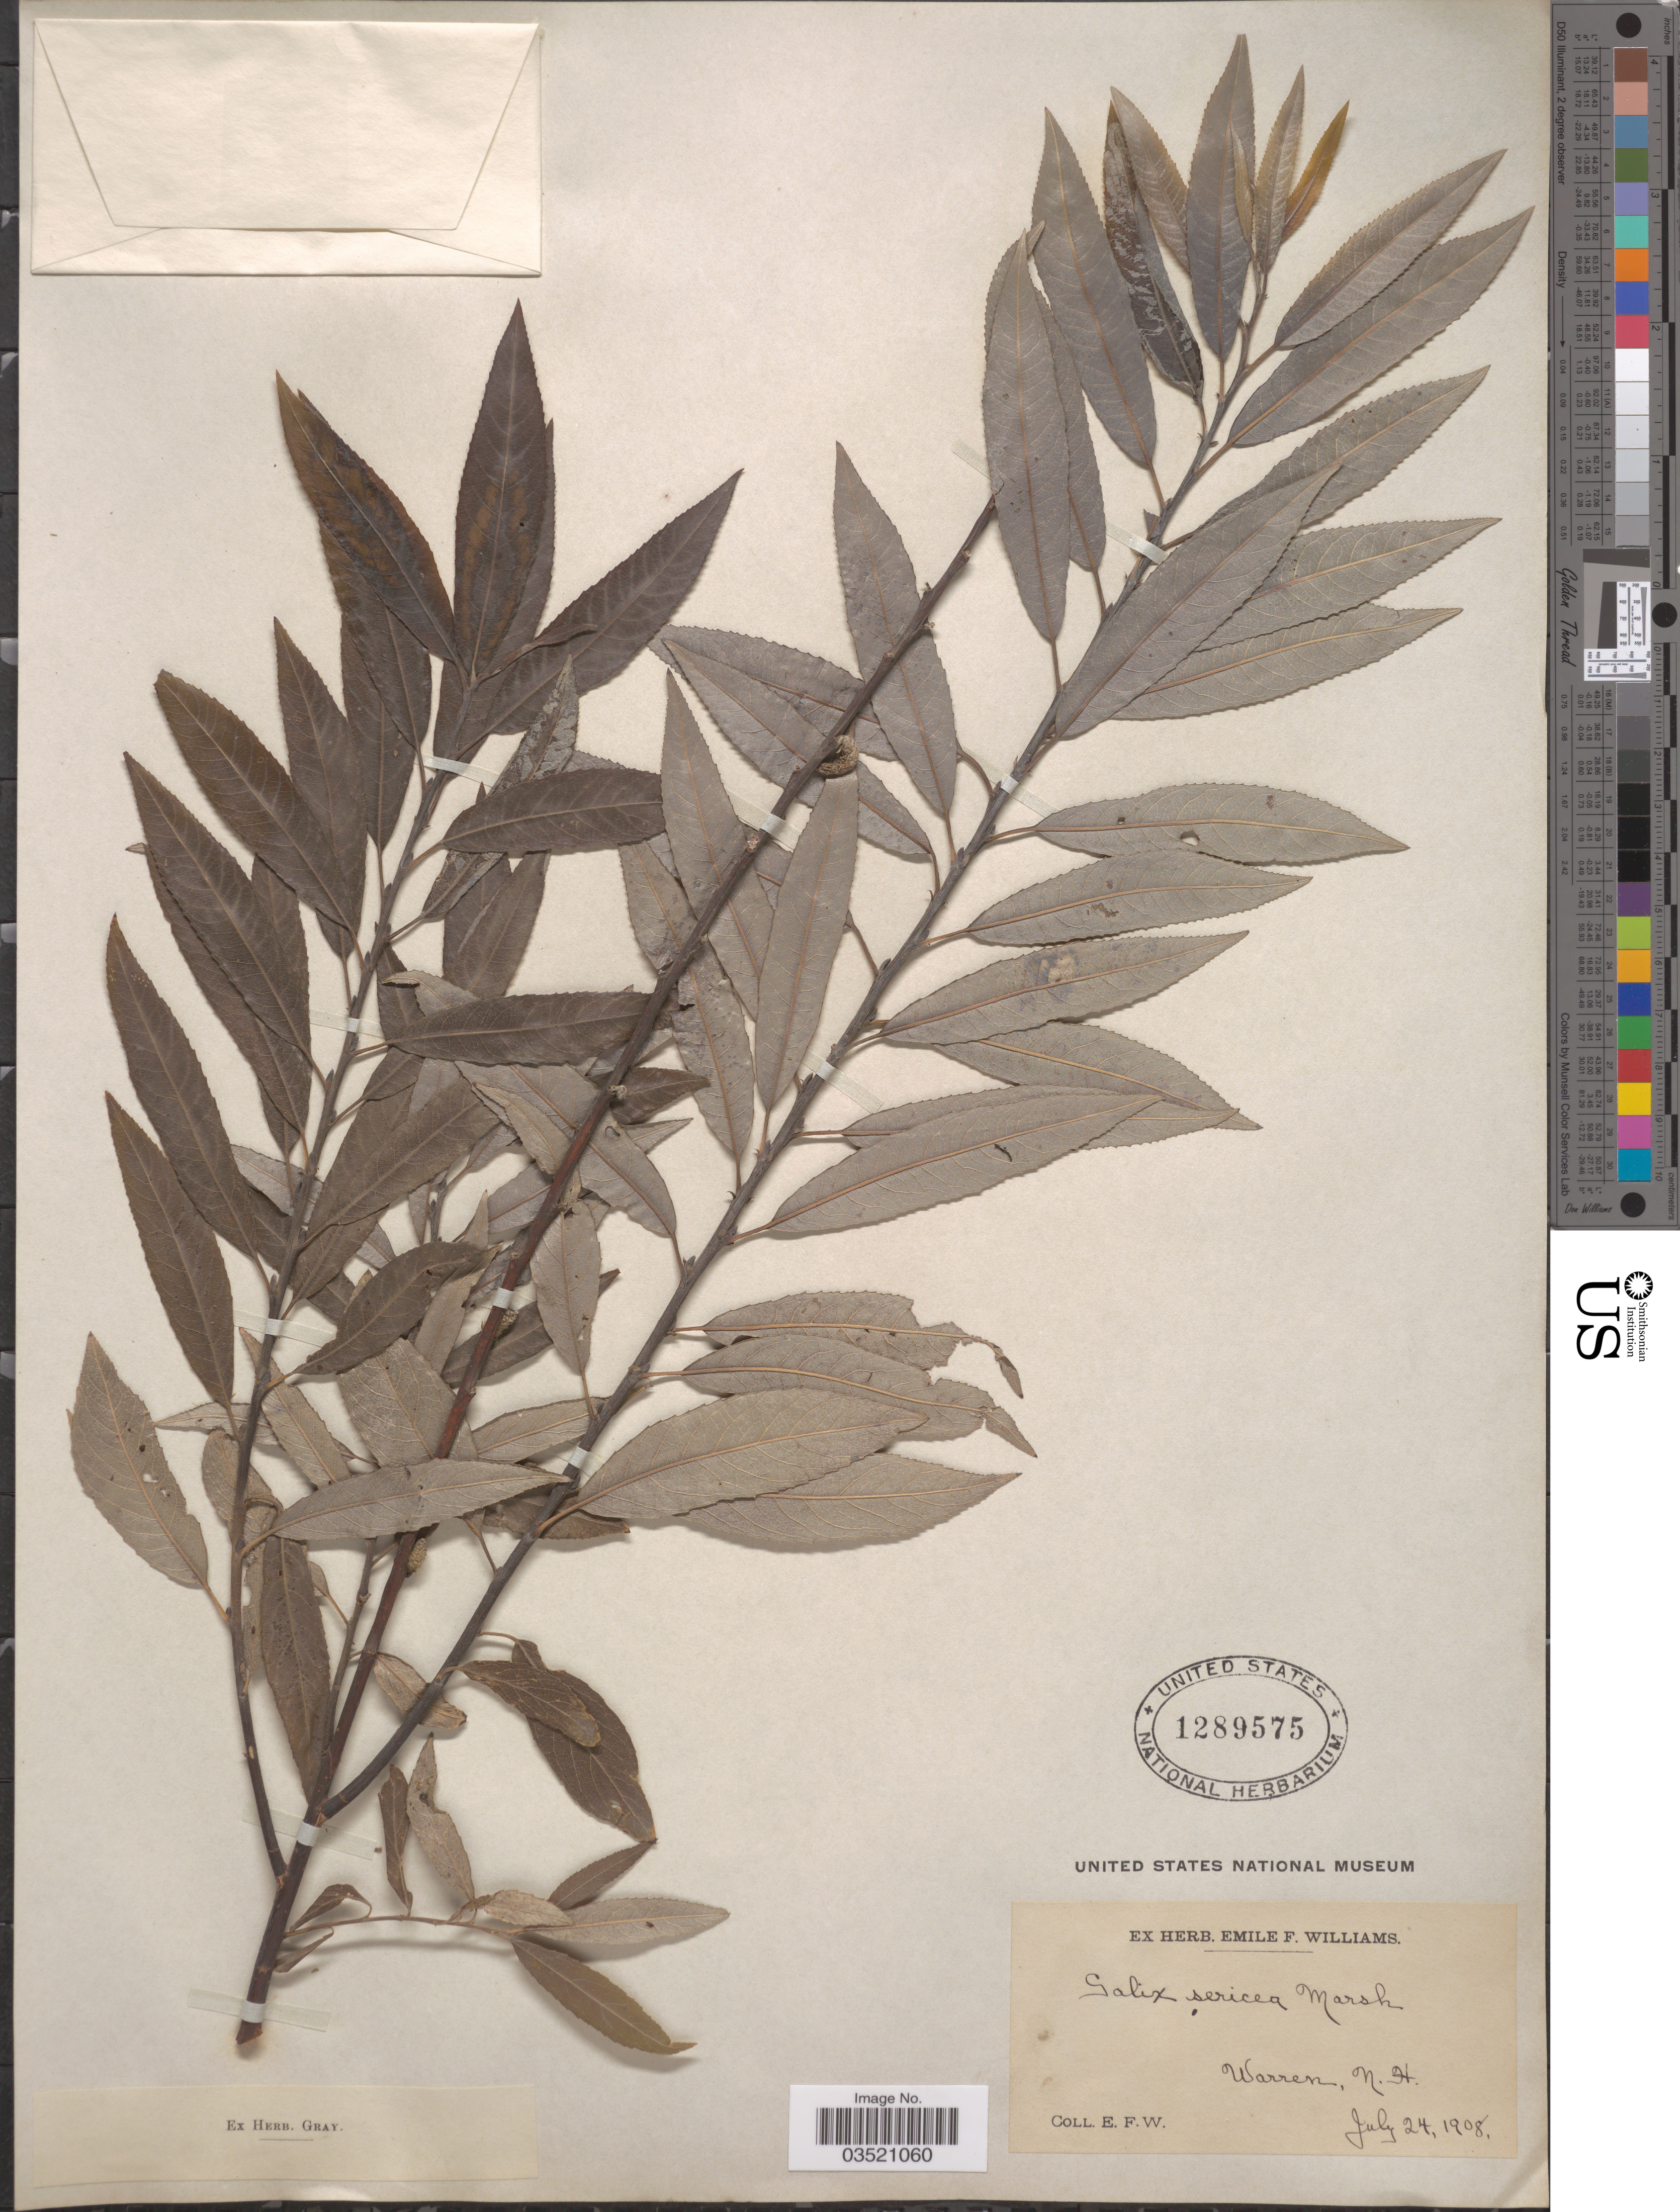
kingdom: Plantae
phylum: Tracheophyta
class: Magnoliopsida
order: Malpighiales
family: Salicaceae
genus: Salix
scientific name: Salix sericea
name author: Marshall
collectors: E. F. Williams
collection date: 1908-07-24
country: United States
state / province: New Hampshire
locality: Warren.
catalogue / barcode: US 1289575